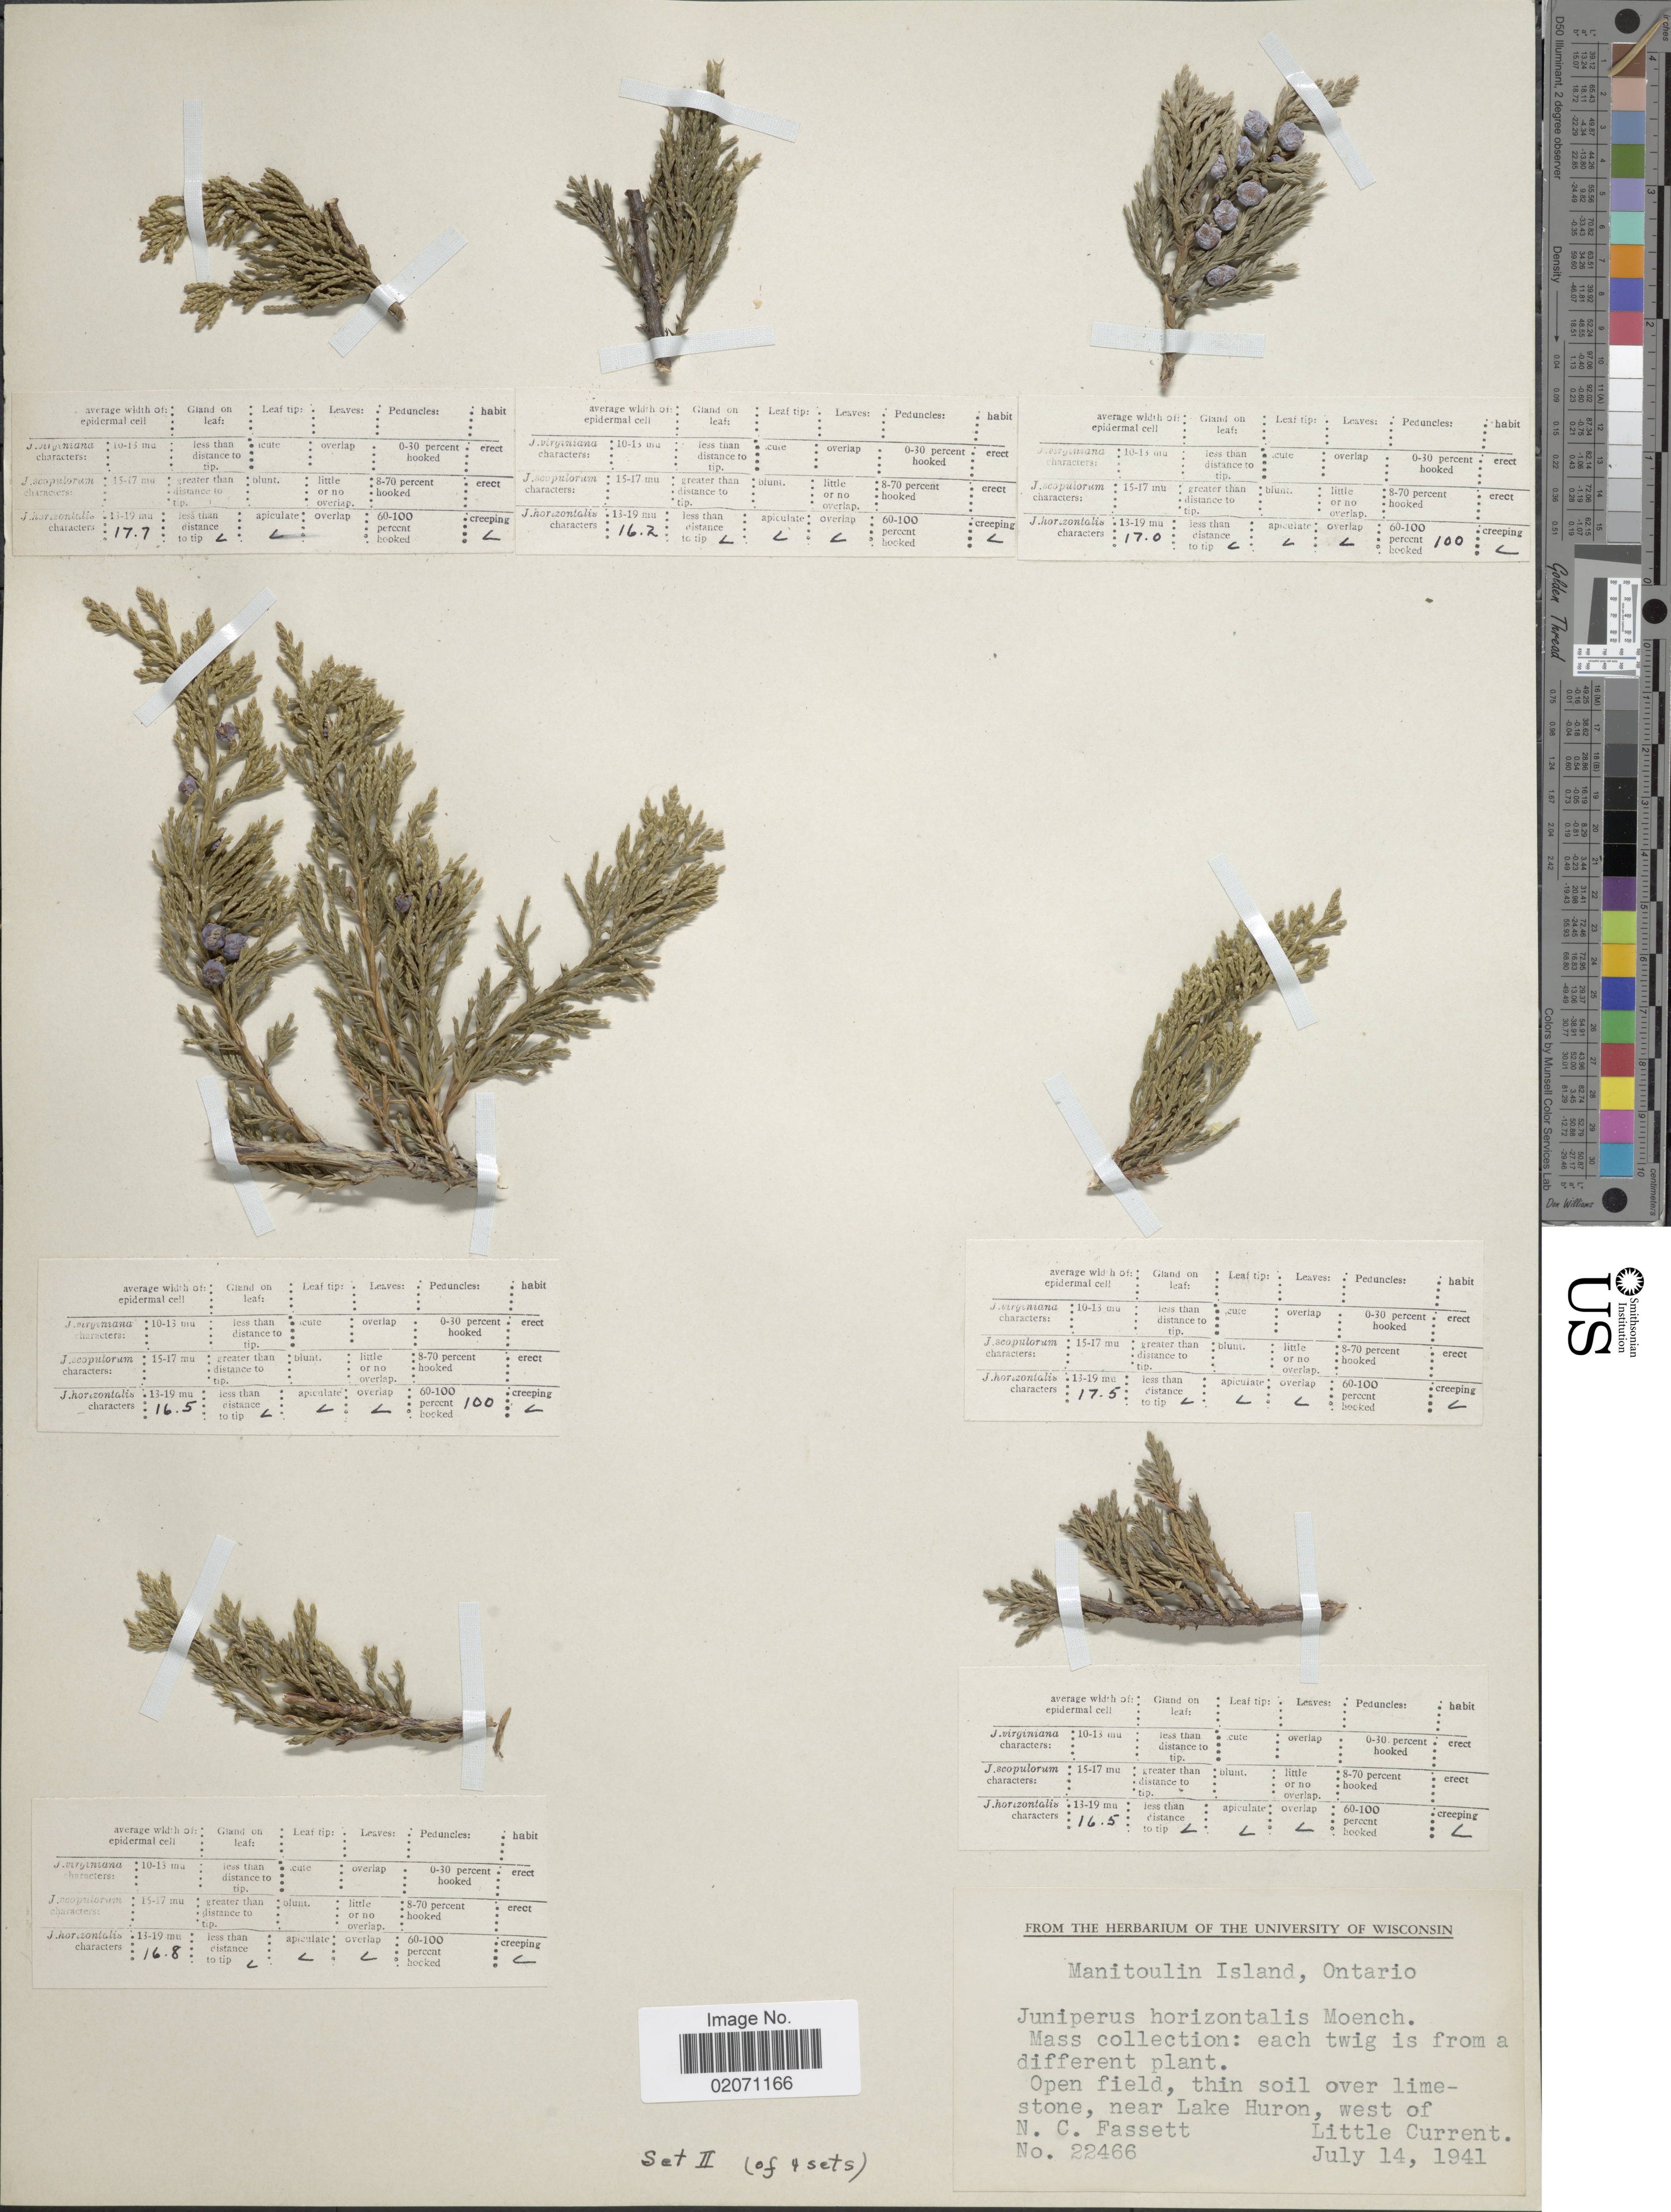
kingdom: Plantae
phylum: Tracheophyta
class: Pinopsida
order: Pinales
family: Cupressaceae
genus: Juniperus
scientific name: Juniperus horizontalis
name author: Moench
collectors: N. C. Fassett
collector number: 22466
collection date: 1941-07-14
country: Canada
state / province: Ontario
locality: Manitoulin Island, near Lake Huron, west of Little Current